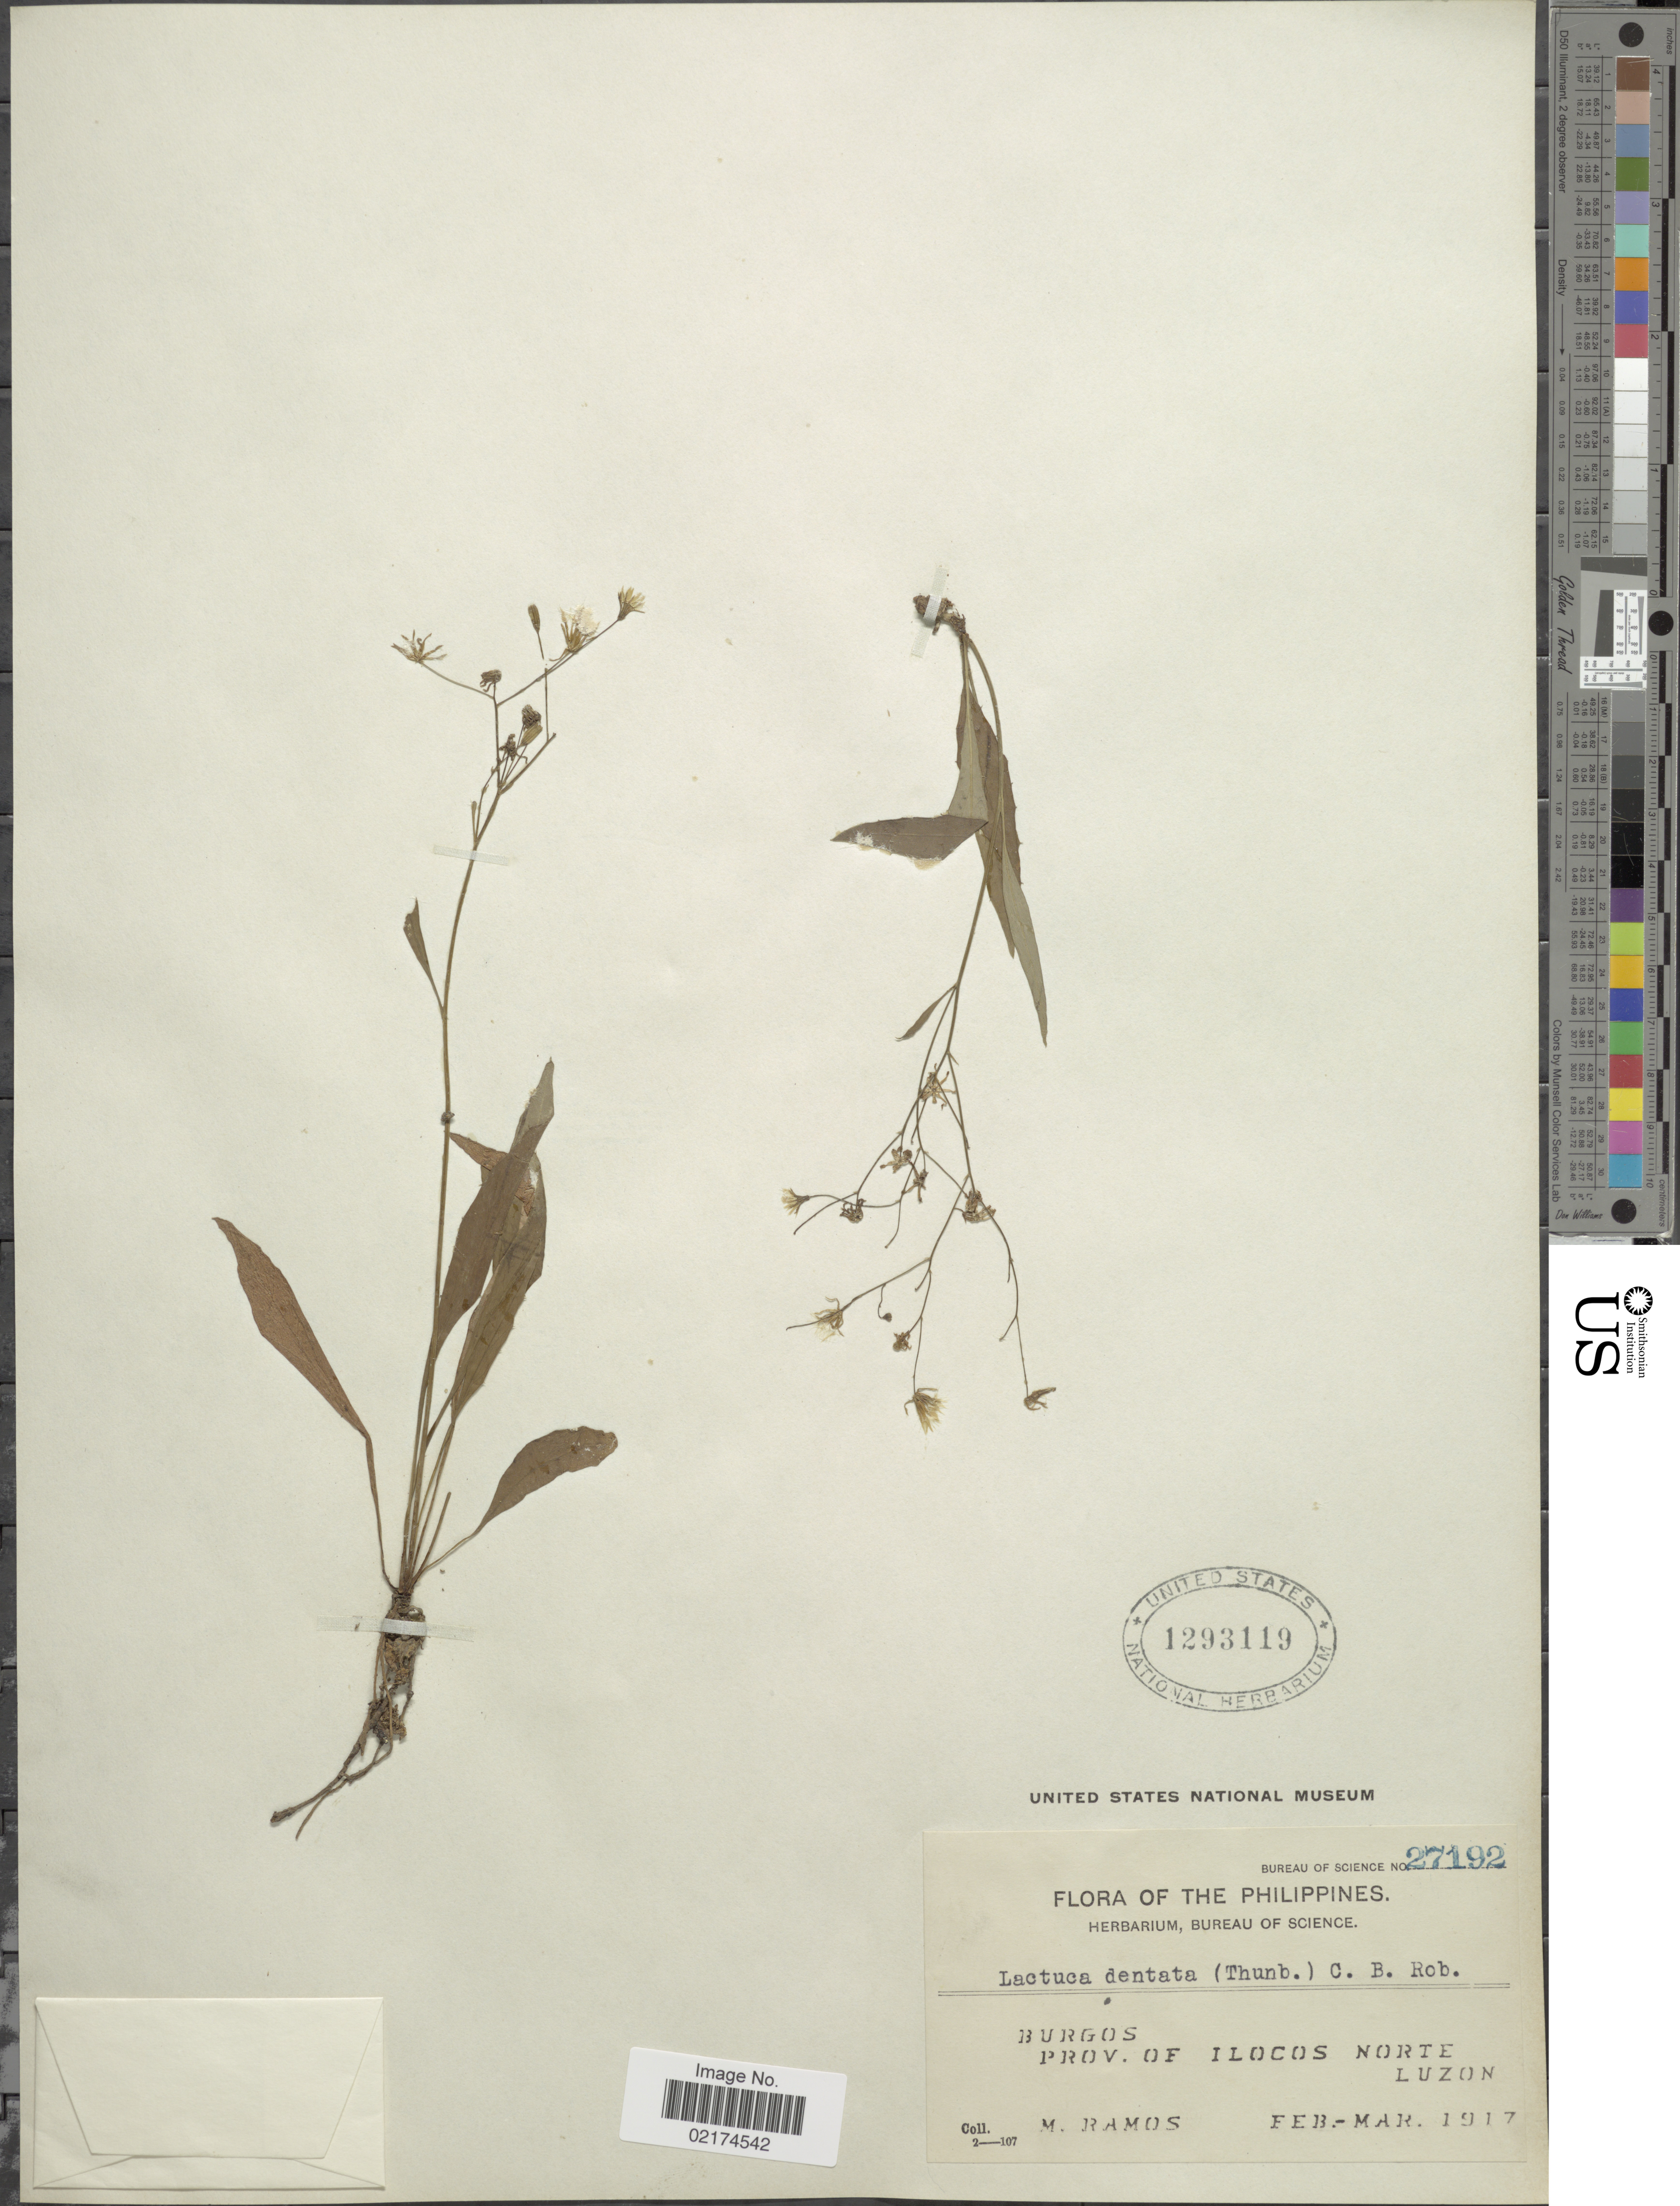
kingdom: Plantae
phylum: Tracheophyta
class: Magnoliopsida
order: Asterales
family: Asteraceae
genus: Ixeridium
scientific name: Ixeridium dentatum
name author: (Thunb.) Tzvelev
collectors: M. Ramos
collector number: Bureau Of Science 27192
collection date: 1917-02/1917-03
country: Philippines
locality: Burgos, Prov. of Ilocos Norte Luzon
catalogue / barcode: US 1293119